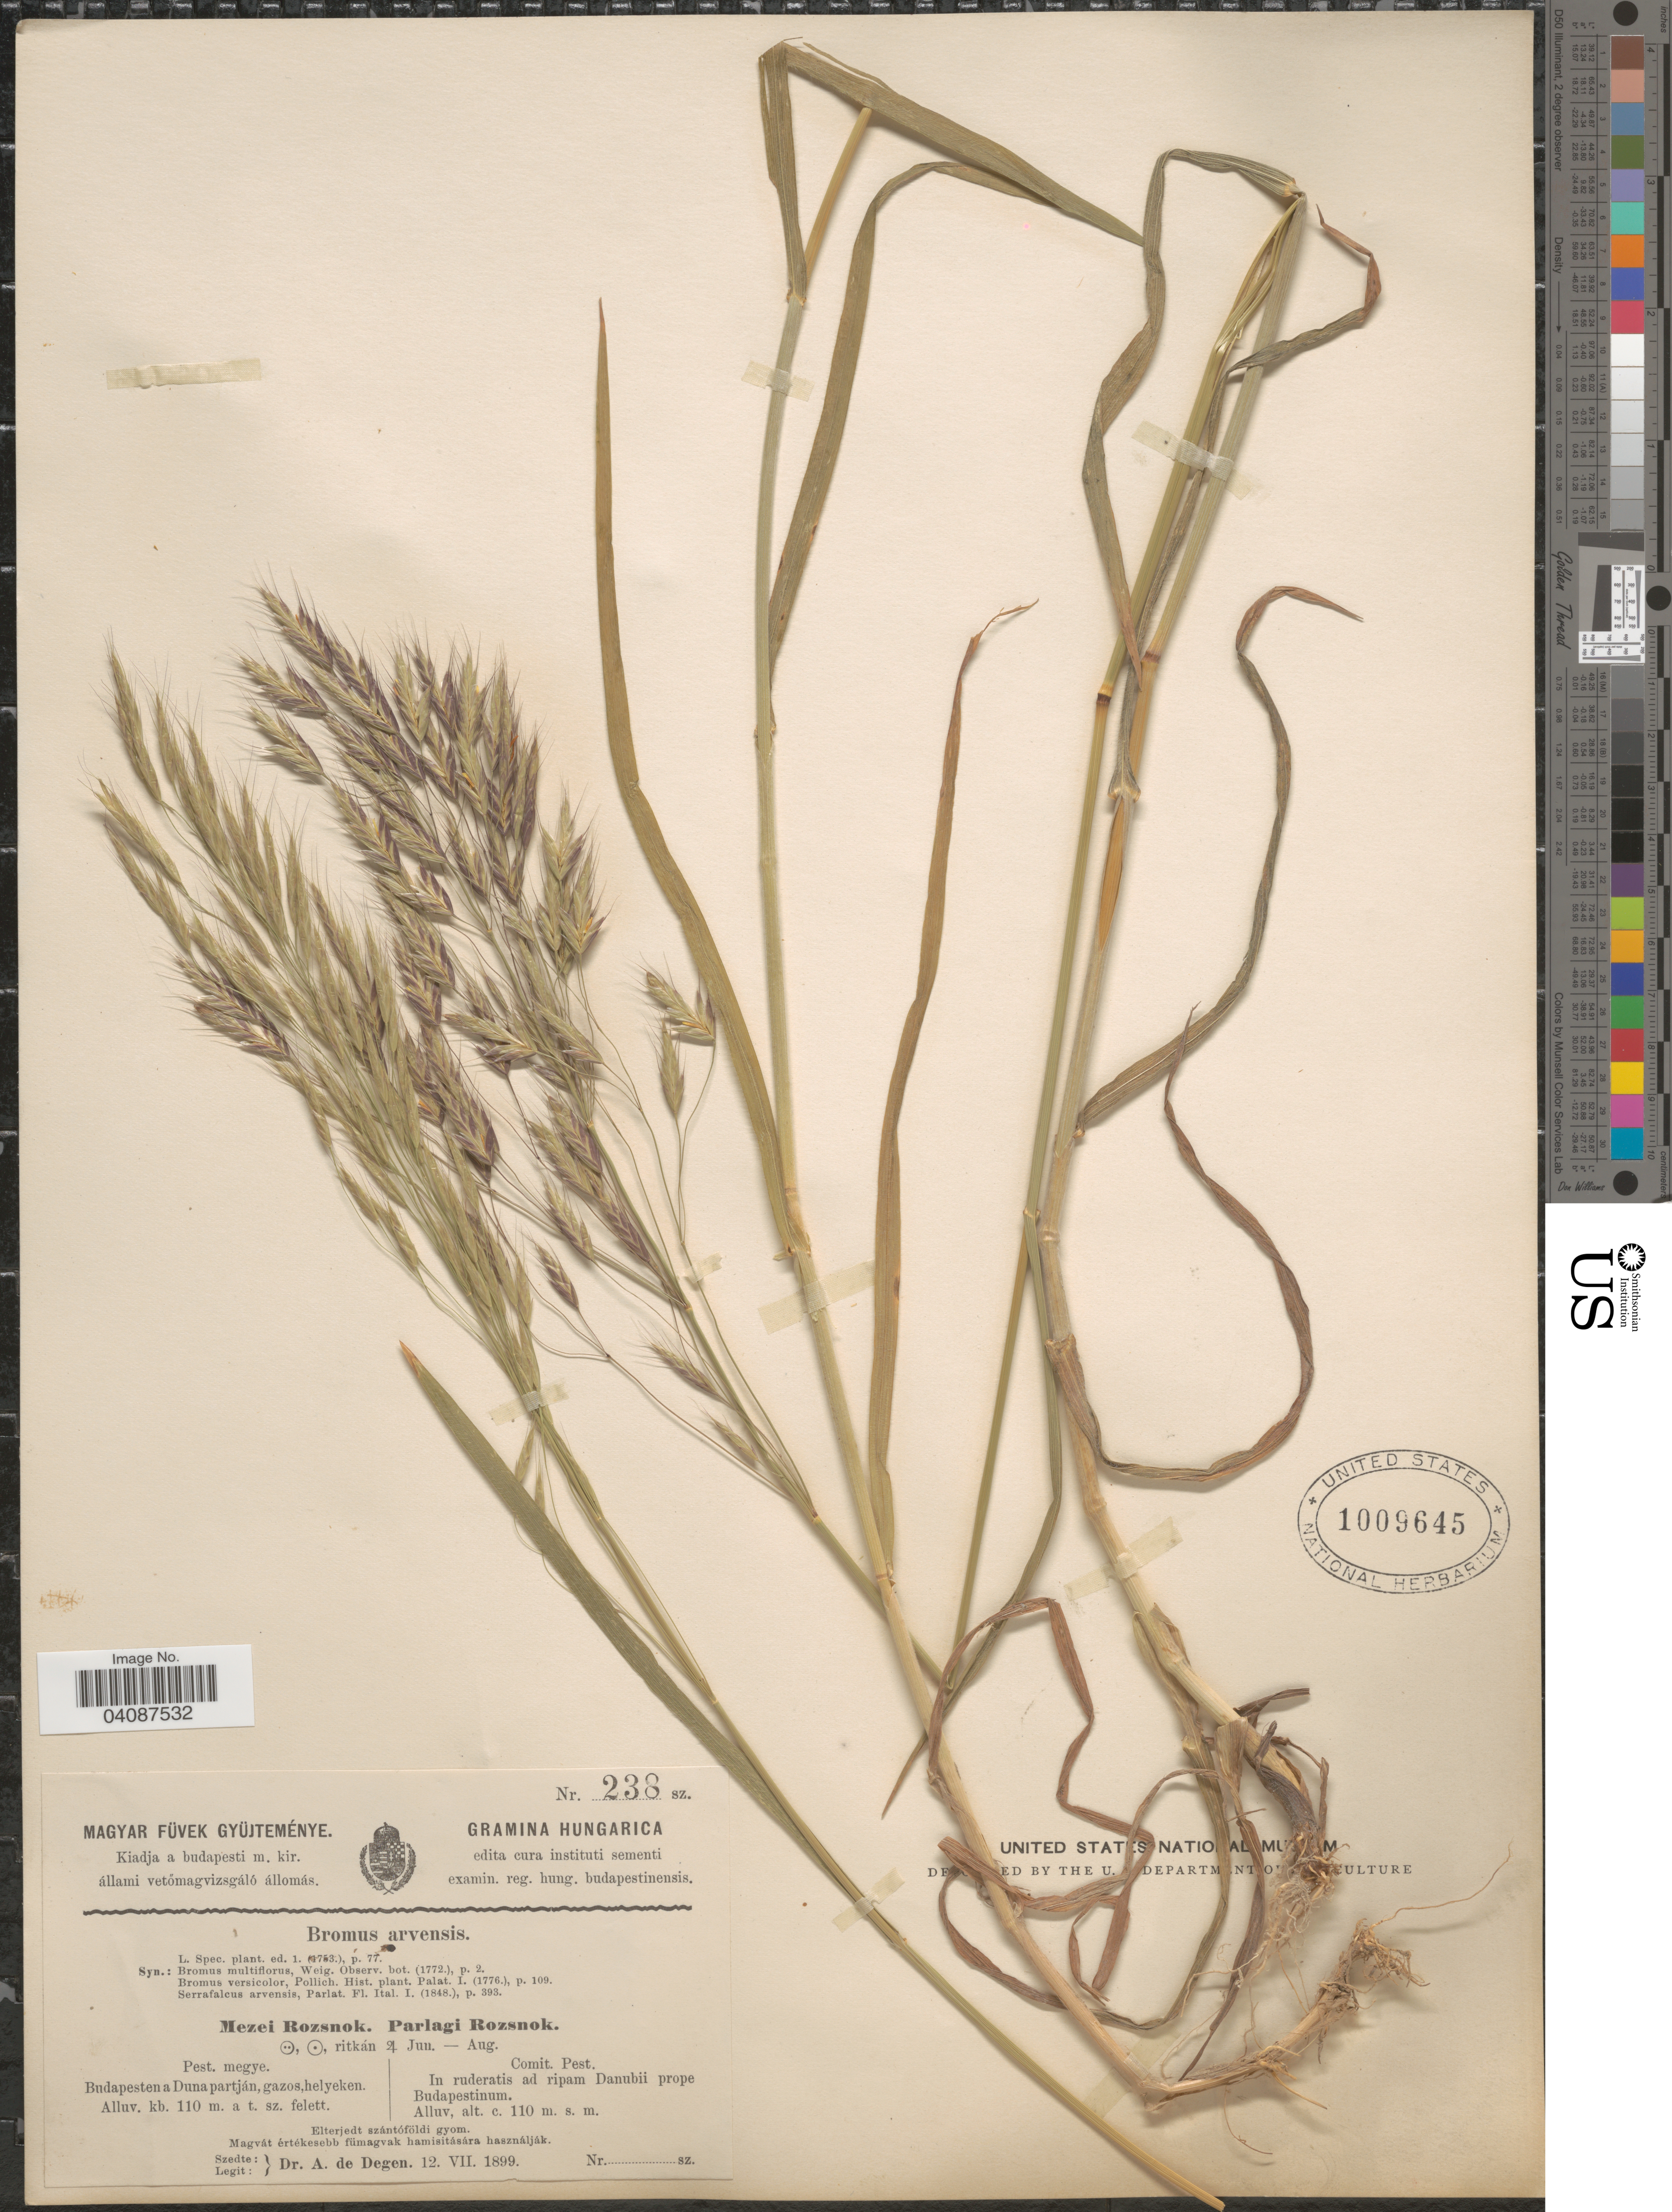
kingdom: Plantae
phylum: Tracheophyta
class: Liliopsida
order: Poales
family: Poaceae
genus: Bromus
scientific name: Bromus arvensis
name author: L.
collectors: A. Degen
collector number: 238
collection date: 1899-07-12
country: Hungary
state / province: Pest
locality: Comit. Pest. In ruderatis ad ripam Danubii prope Budapestinum.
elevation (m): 110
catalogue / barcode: US 1009645